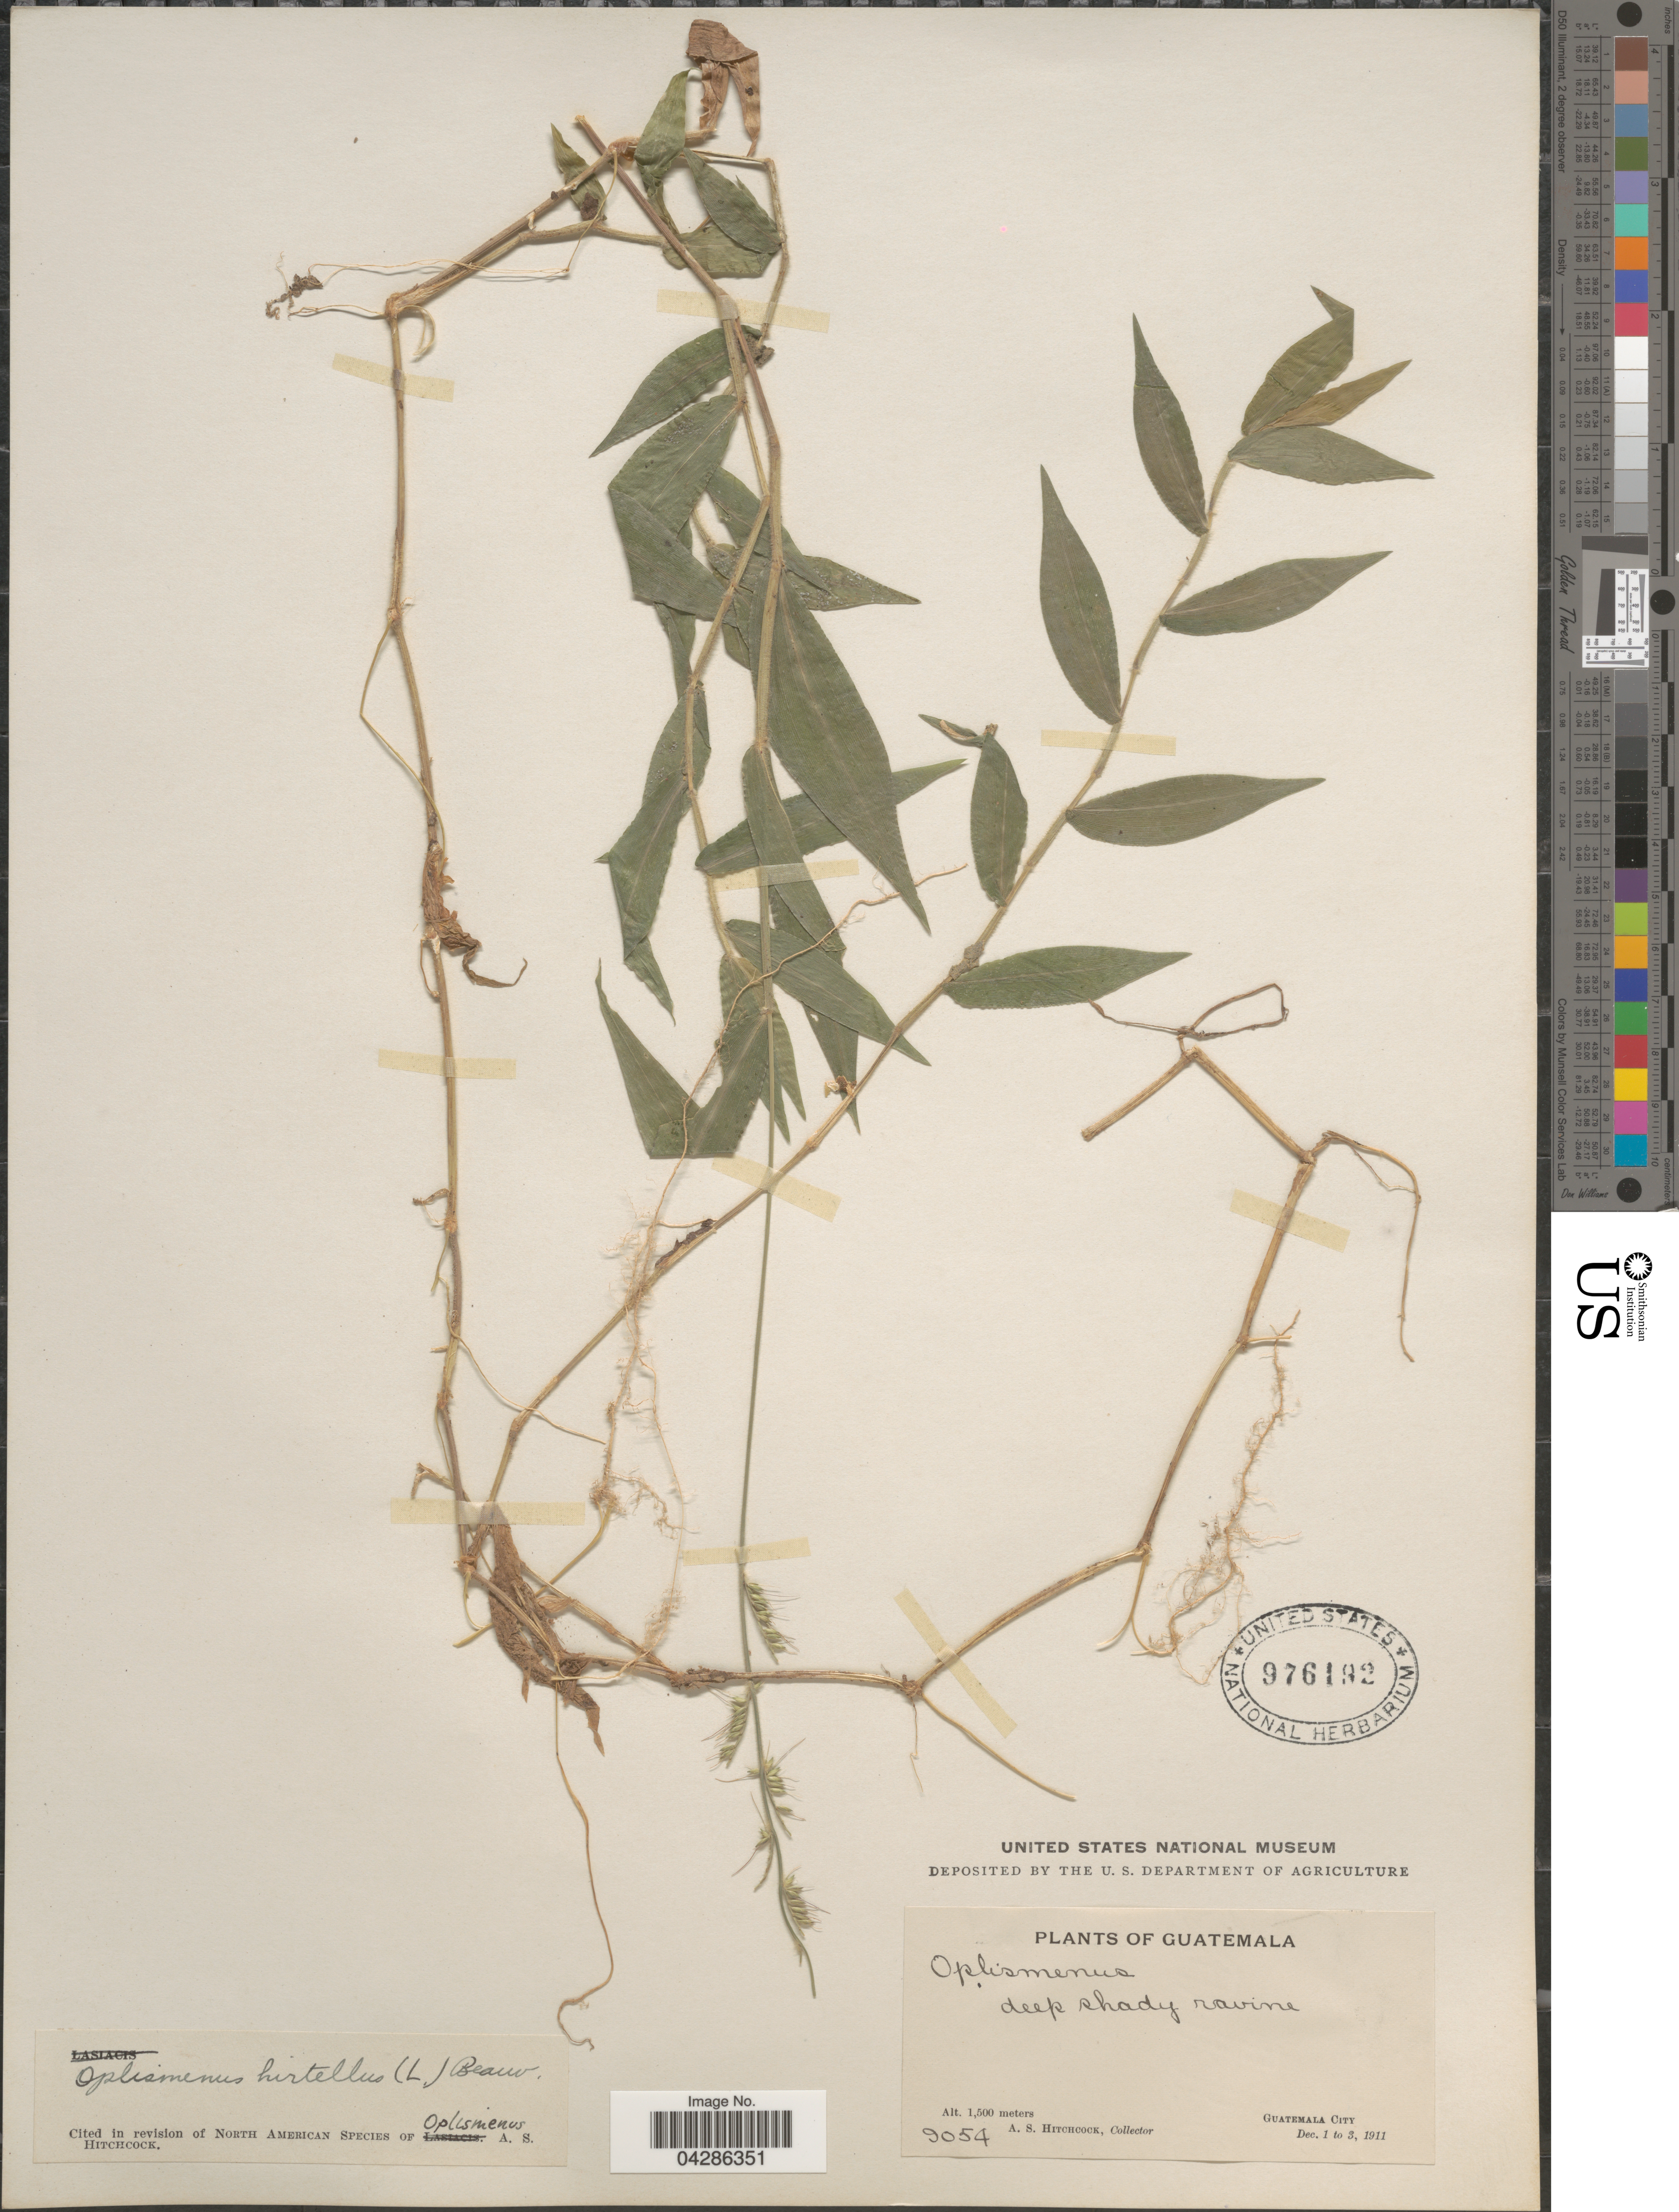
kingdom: Plantae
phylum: Tracheophyta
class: Liliopsida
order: Poales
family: Poaceae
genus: Oplismenus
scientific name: Oplismenus hirtellus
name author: (L.) P. Beauv.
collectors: A. S. Hitchcock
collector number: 9054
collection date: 1911-12-01/1911-12-03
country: Guatemala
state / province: Guatemala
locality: Guatemala City.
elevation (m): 1500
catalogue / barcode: US 976192